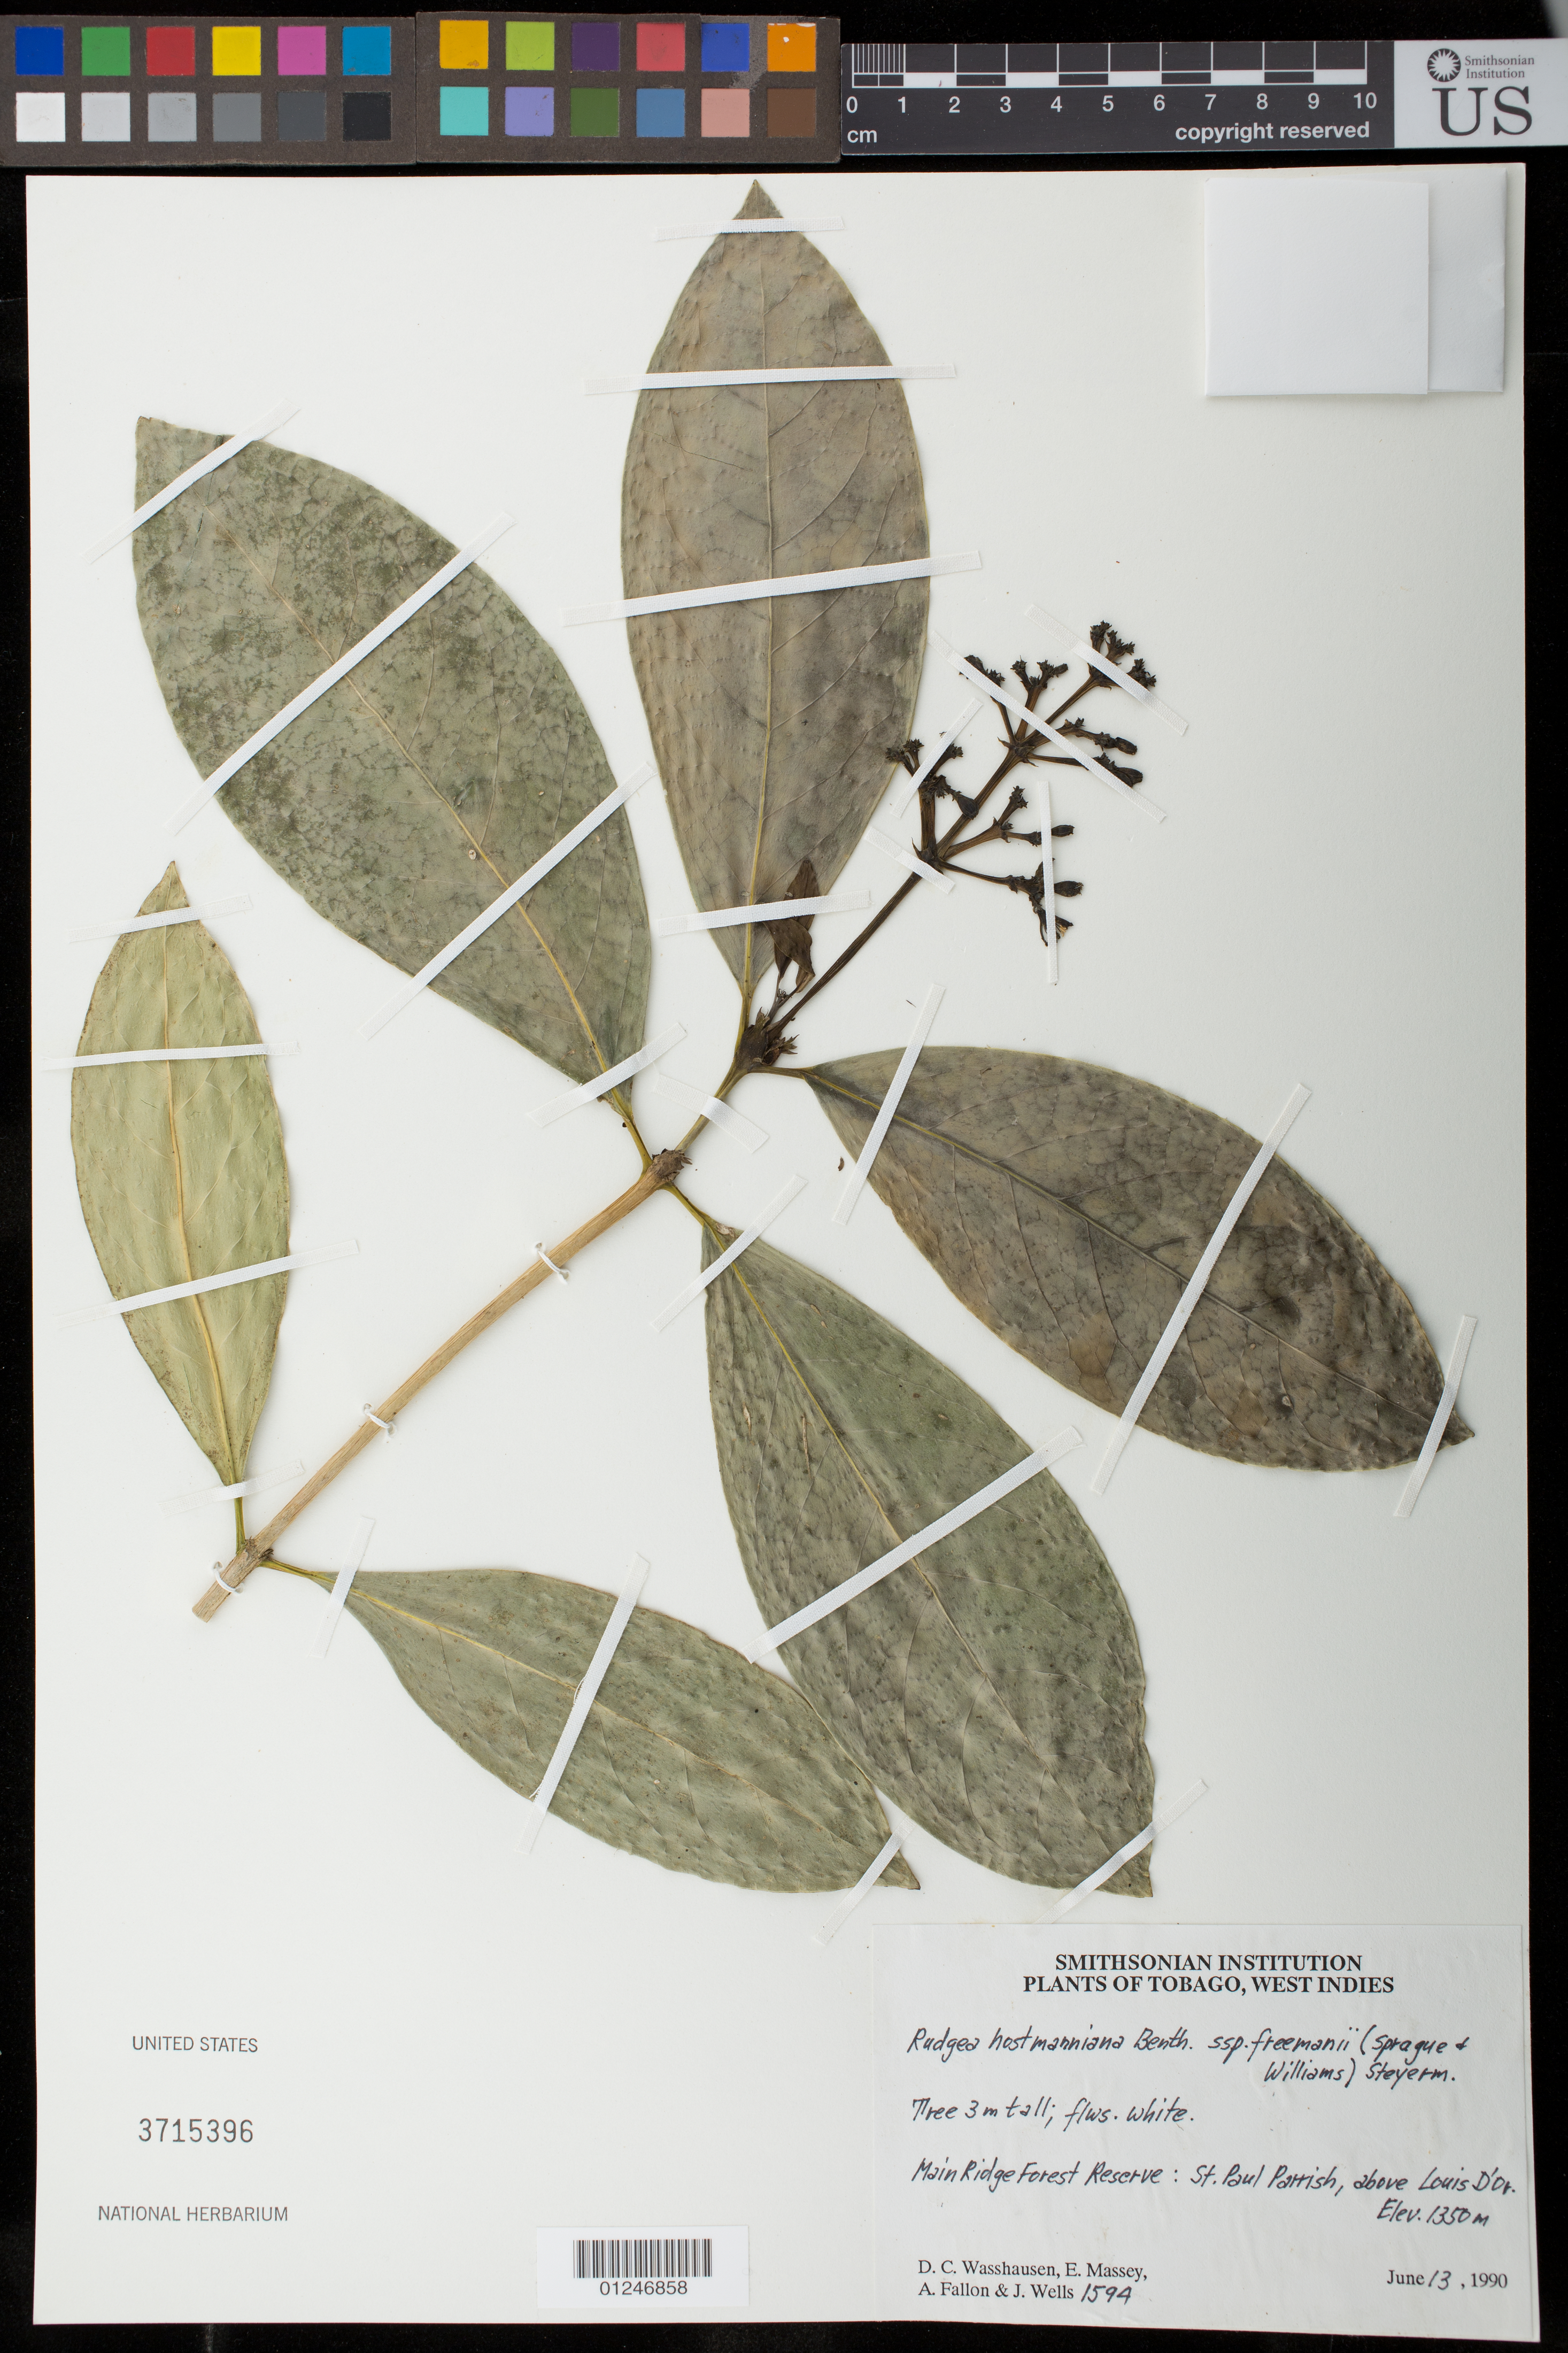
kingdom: Plantae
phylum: Tracheophyta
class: Magnoliopsida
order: Gentianales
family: Rubiaceae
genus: Rudgea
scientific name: Rudgea hostmanniana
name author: Benth.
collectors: D. C. Wasshausen, E. Massey, A. Fallon & J. Wells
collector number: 1594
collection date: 1990-06-13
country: Trinidad and Tobago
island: Tobago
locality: St. John Parrish; Main Ridge above Louis D'or.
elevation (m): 1350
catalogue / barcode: US 3715396